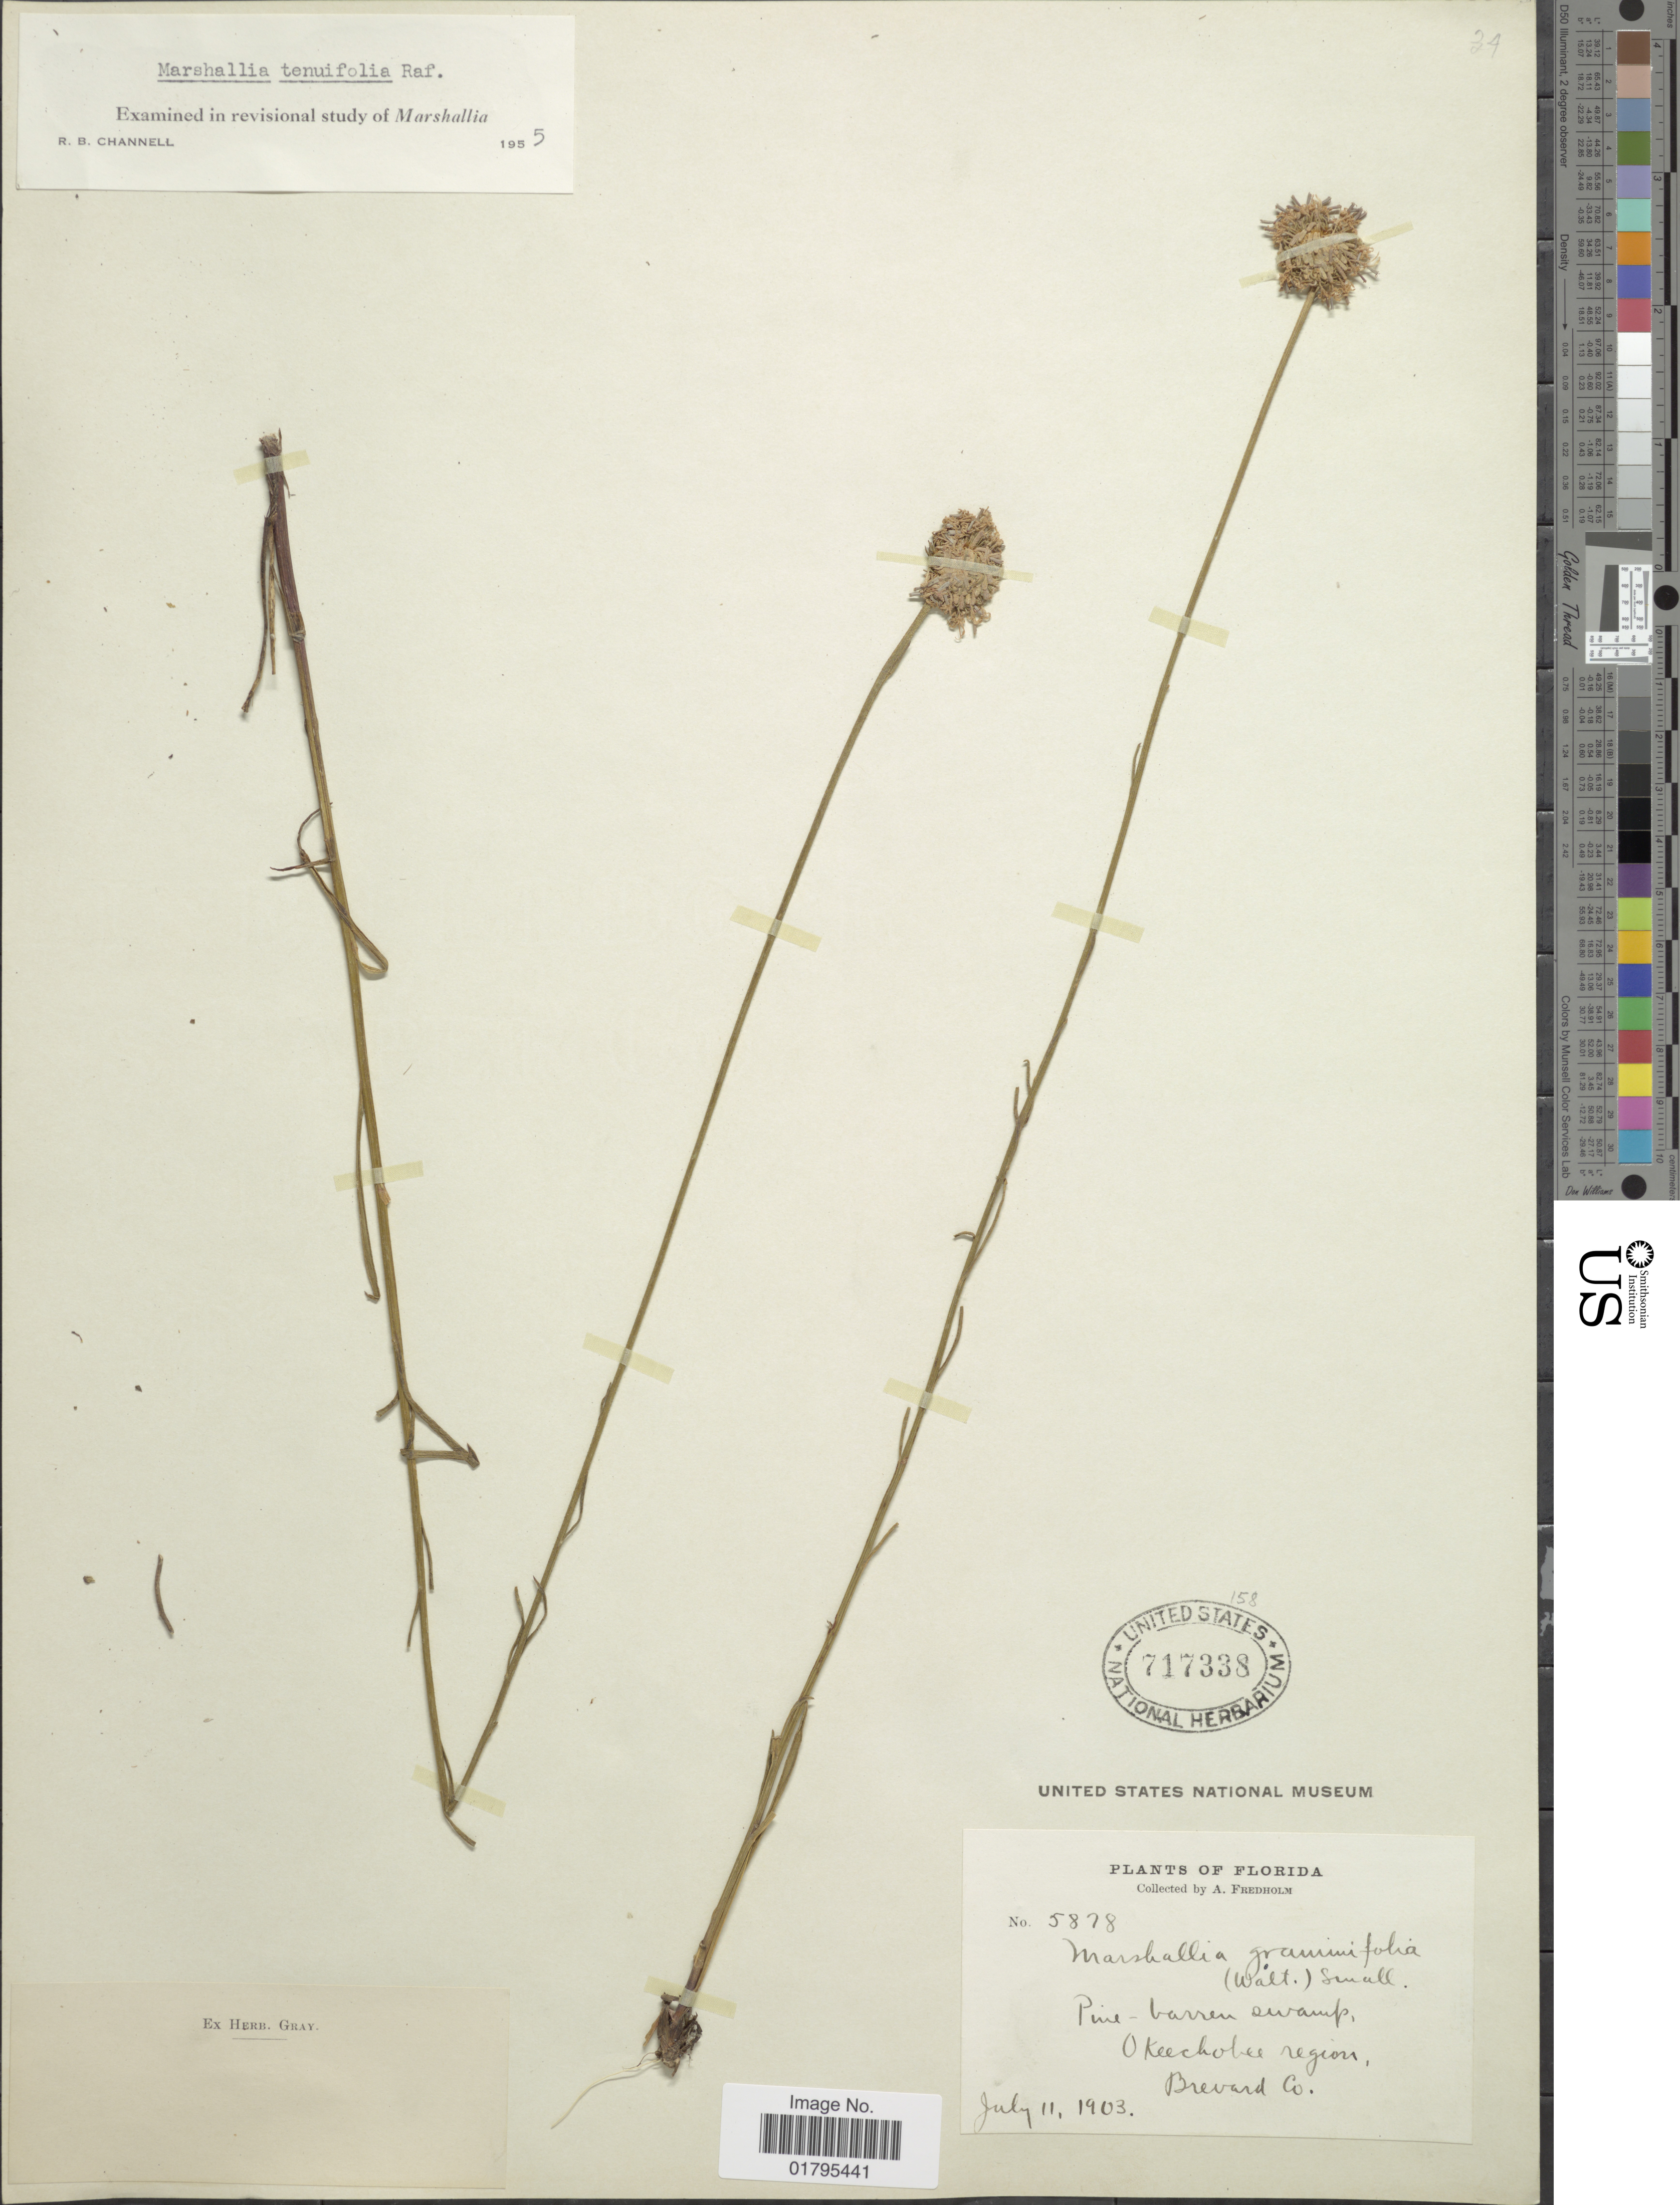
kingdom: Plantae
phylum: Tracheophyta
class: Magnoliopsida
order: Asterales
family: Asteraceae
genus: Marshallia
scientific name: Marshallia tenuifolia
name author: Raf.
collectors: A. Fredholm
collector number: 5878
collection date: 1903-07-11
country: United States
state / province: Florida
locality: Pine barren swamp, Okeecholee region, Brevard Co.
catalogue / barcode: US 717338